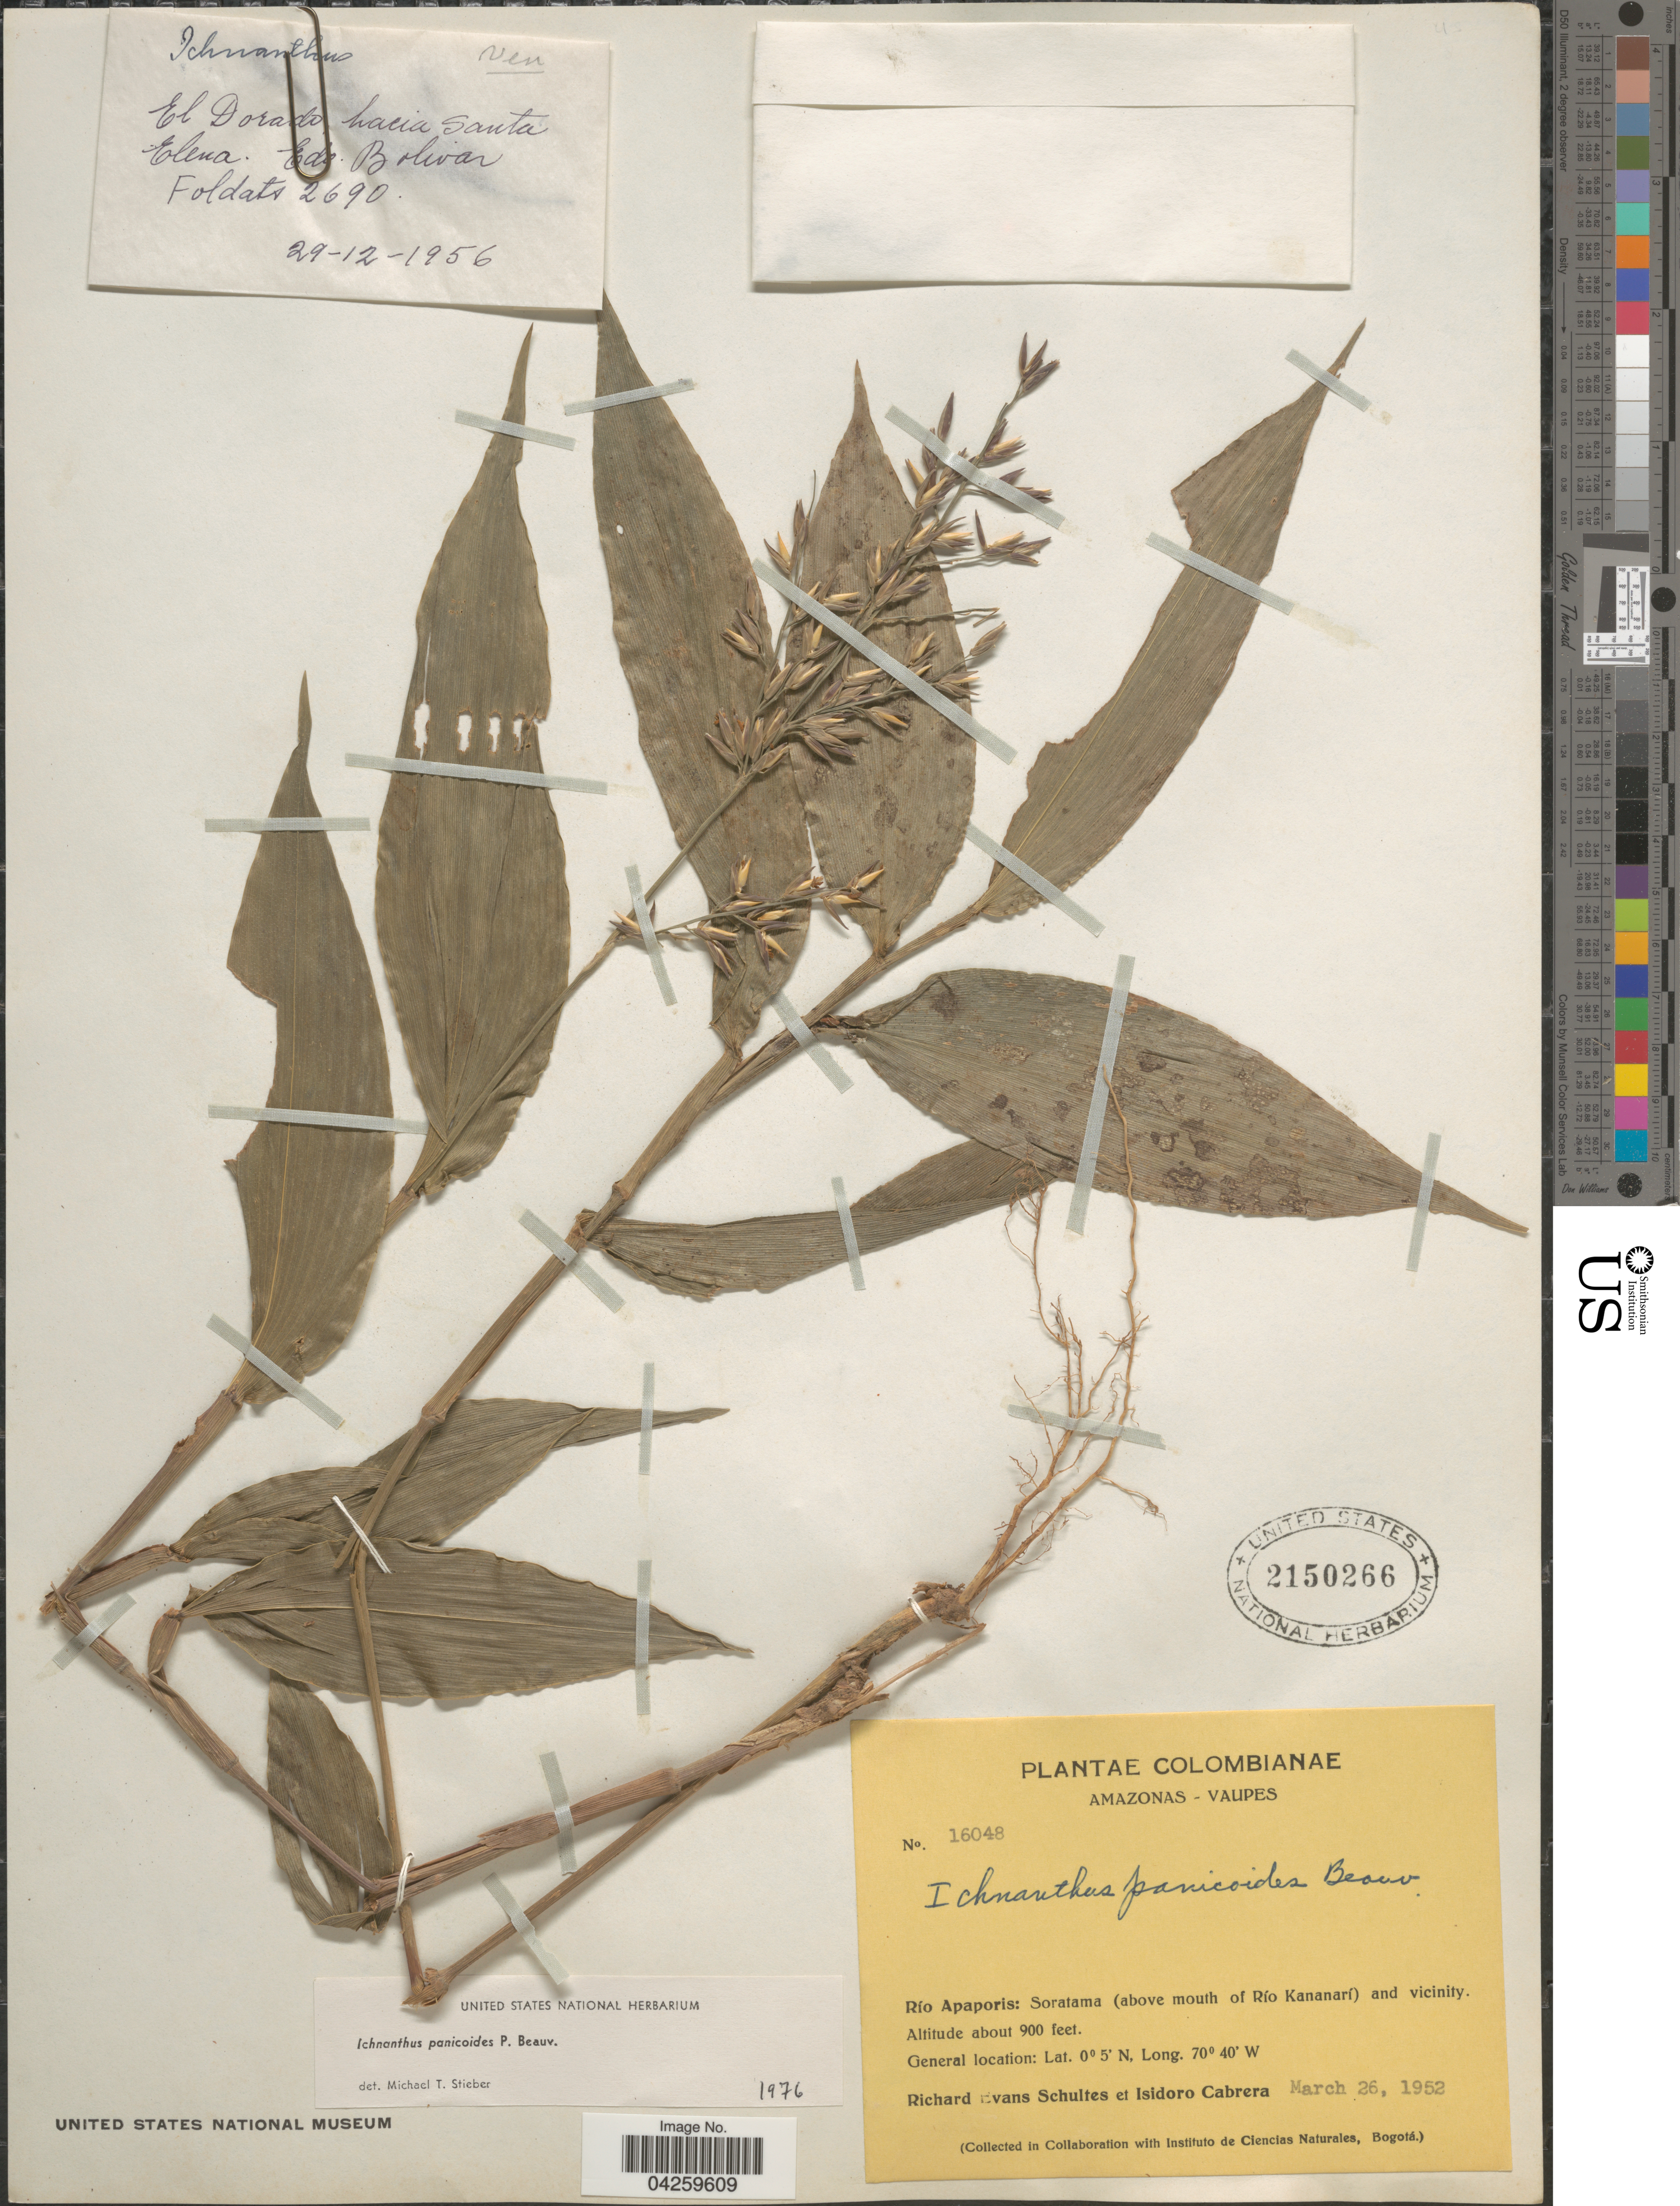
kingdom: Plantae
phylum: Tracheophyta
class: Liliopsida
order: Poales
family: Poaceae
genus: Ichnanthus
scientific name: Ichnanthus panicoides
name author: P. Beauv.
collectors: R. E. Schultes & I. Cabrera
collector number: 16048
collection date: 1952-03-26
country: Colombia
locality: Amazonas - Vaupes. Río Apaporis: Soratama (above mouth of Río Kananarí) and vicinity.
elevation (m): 274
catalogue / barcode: US 2150266